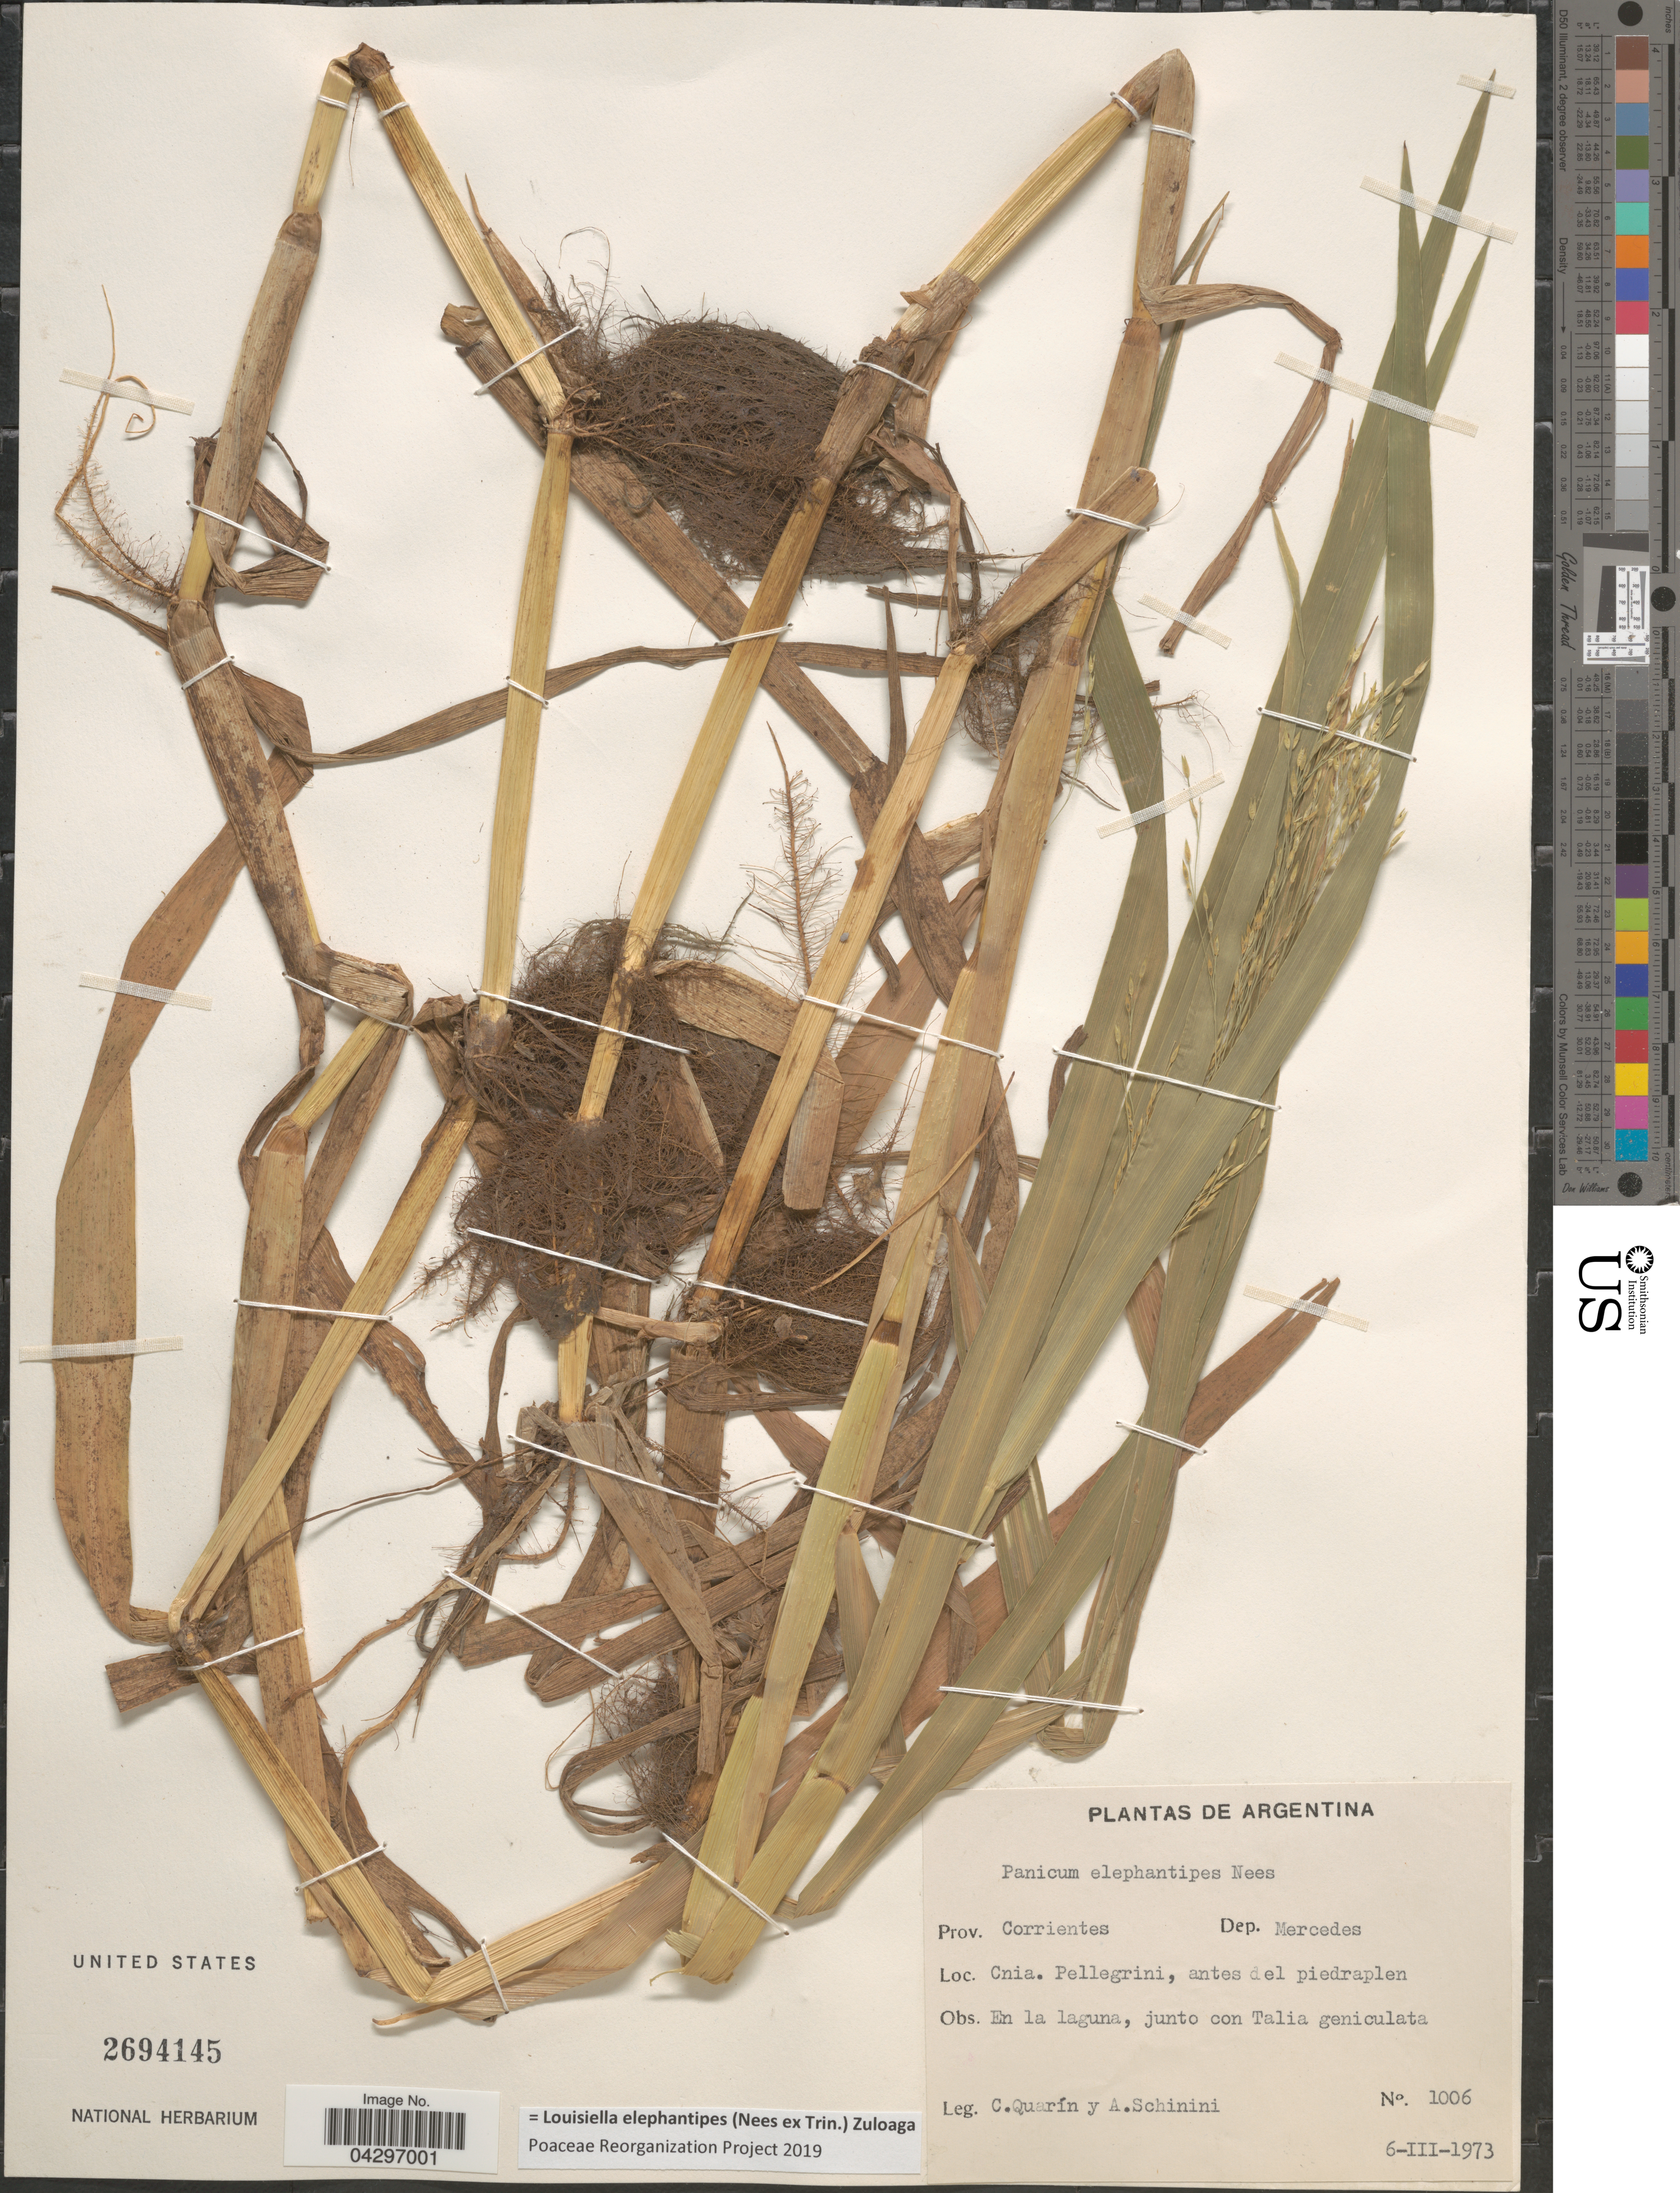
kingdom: Plantae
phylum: Tracheophyta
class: Liliopsida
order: Poales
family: Poaceae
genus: Louisiella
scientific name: Louisiella elephantipes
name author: (Nees ex Trin.) Zuloaga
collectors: C. Quarín & A. Schinini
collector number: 1006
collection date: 1973-03-06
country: Argentina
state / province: Corrientes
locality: Dep. Mercedes. Cnia. Pellegrini, antes del piedraplen.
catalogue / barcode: US 2694145